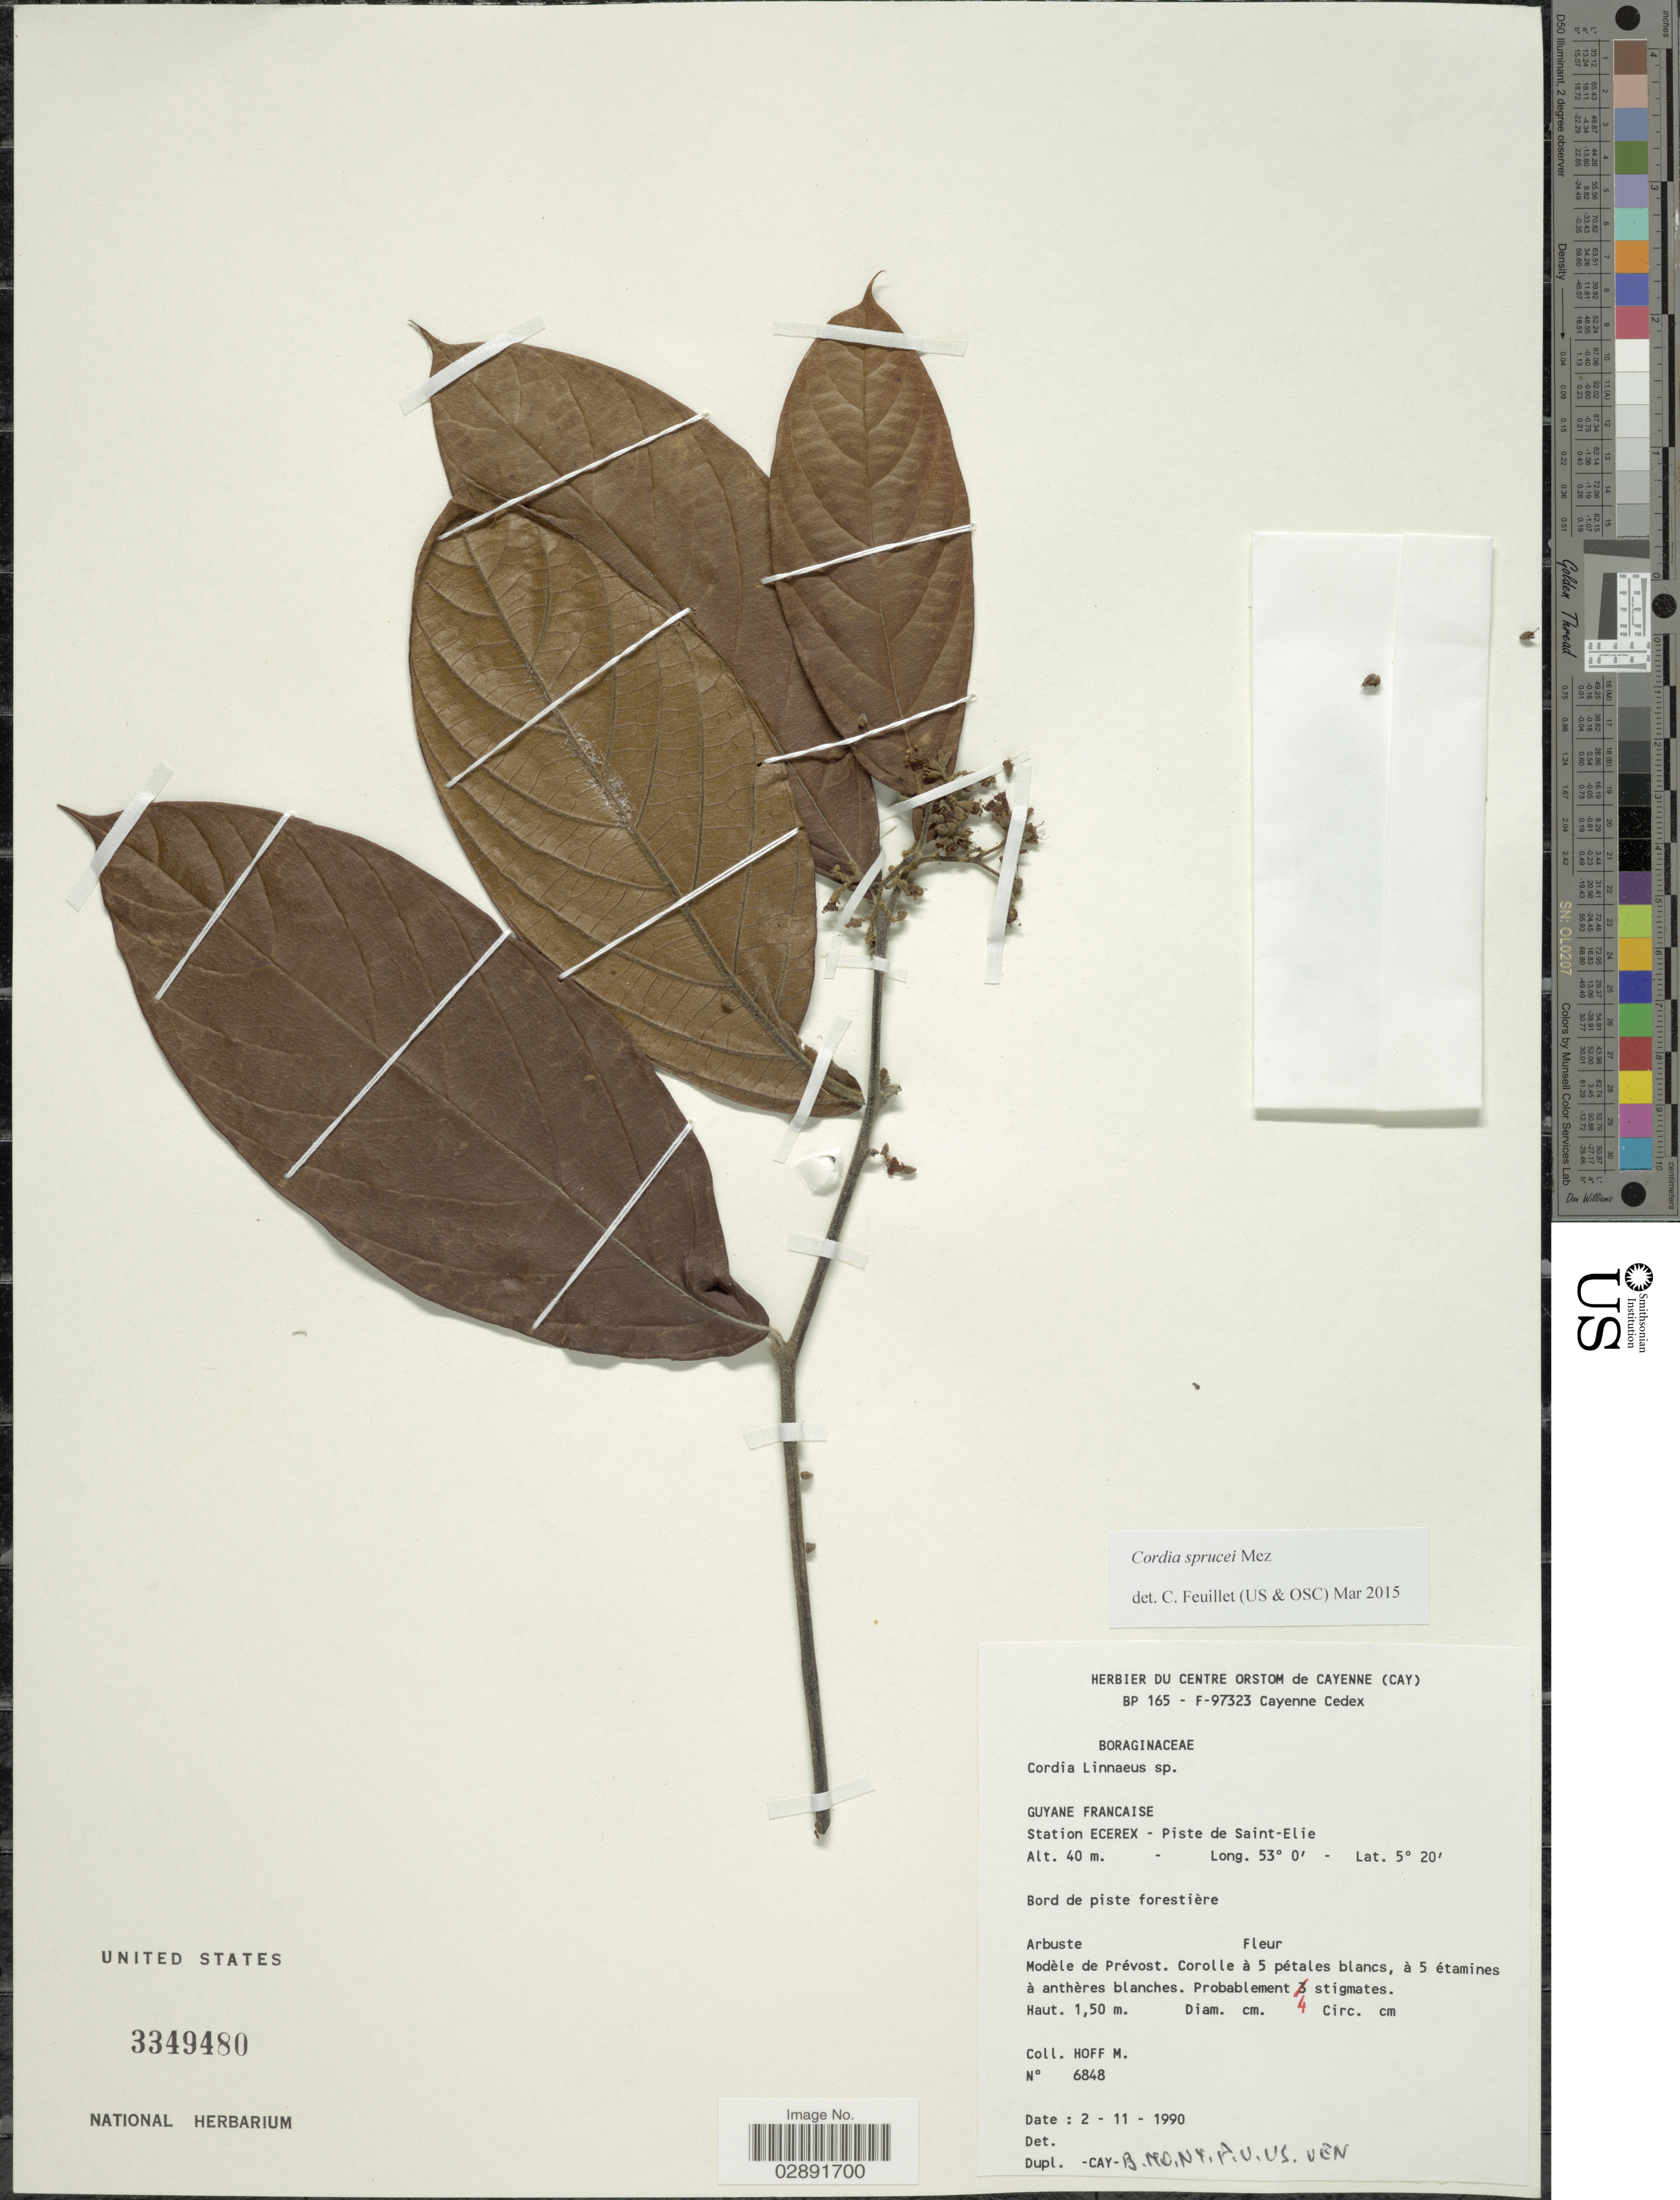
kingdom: Plantae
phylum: Tracheophyta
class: Magnoliopsida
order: Boraginales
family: Cordiaceae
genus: Cordia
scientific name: Cordia sprucei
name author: Mez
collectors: M. Hoff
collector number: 6848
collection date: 1990-11-02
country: French Guiana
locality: Guyane Francaise. Station ECEREC - Piste de Saint-Elie.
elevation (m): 40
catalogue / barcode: US 3349480